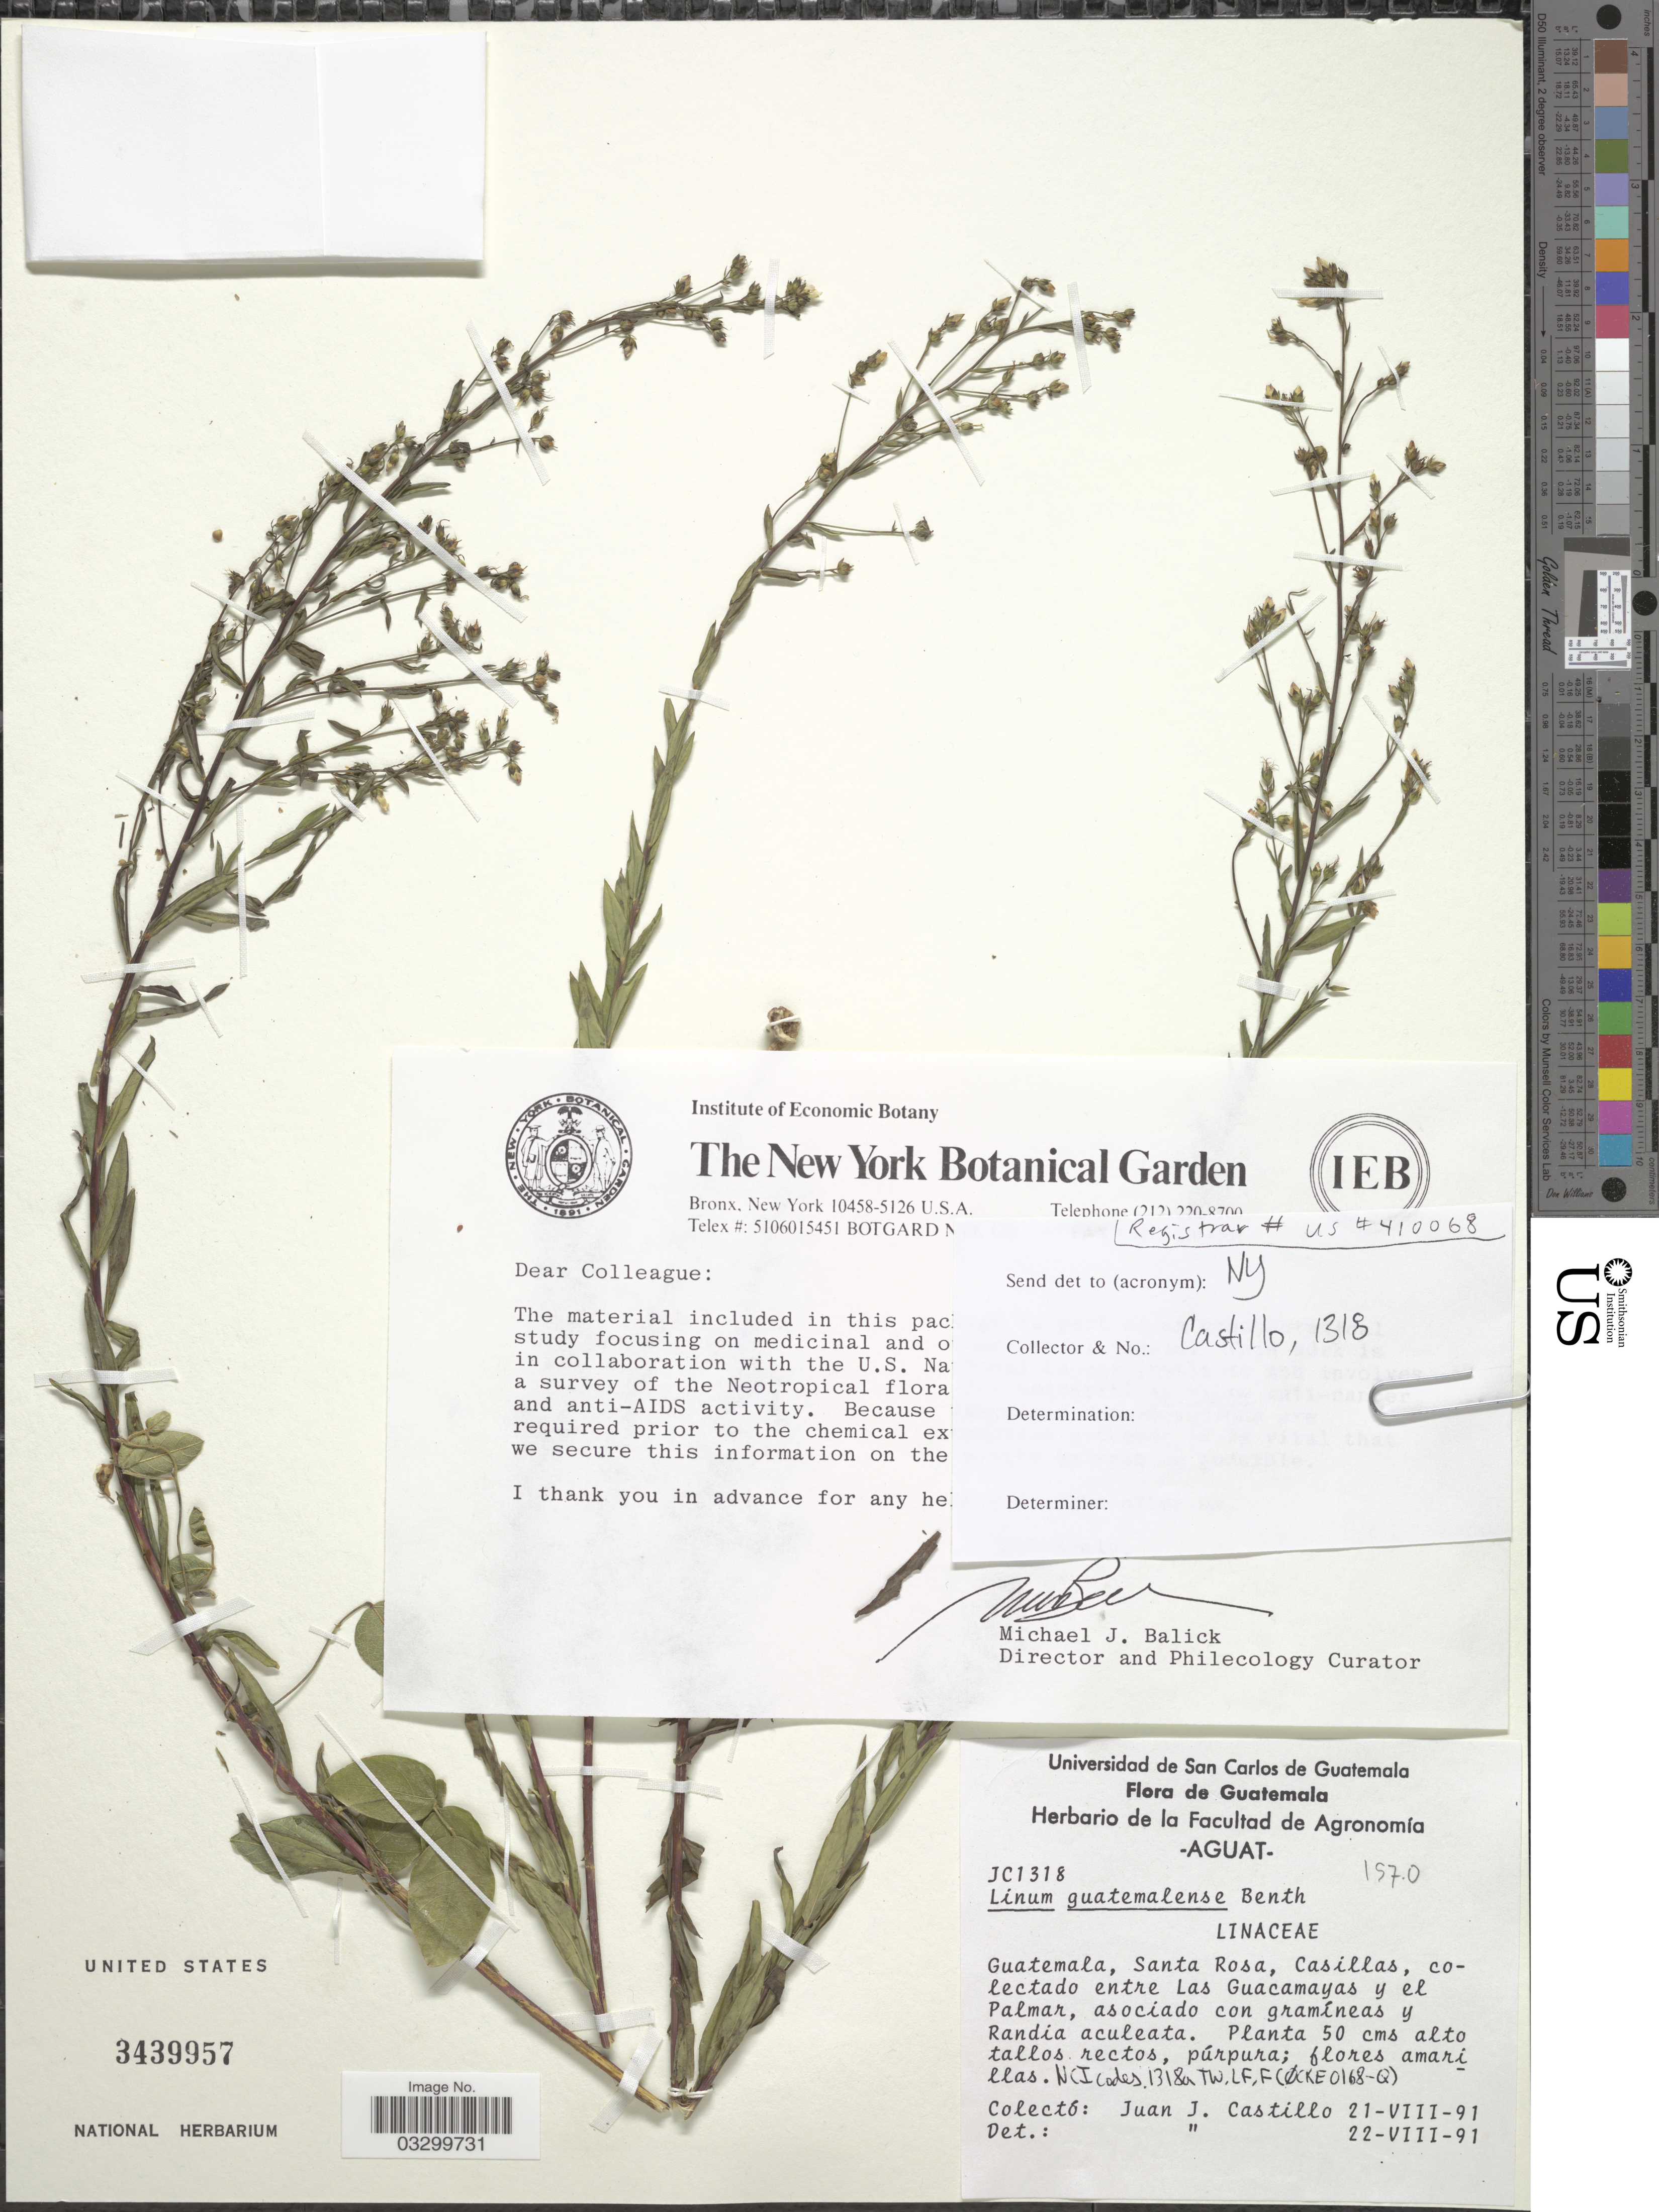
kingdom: Plantae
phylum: Tracheophyta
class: Magnoliopsida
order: Malpighiales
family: Linaceae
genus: Linum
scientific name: Linum guatemalense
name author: Benth.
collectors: J. Castillo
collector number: JC1318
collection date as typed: Transcribed d/m/y: 21/8/91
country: Guatemala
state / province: Santa Rosa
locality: Casillas, colectado entre Las Guacamayas y el Palmar, ascoido con gramíneas y Randia aculeata.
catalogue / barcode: US 3439957